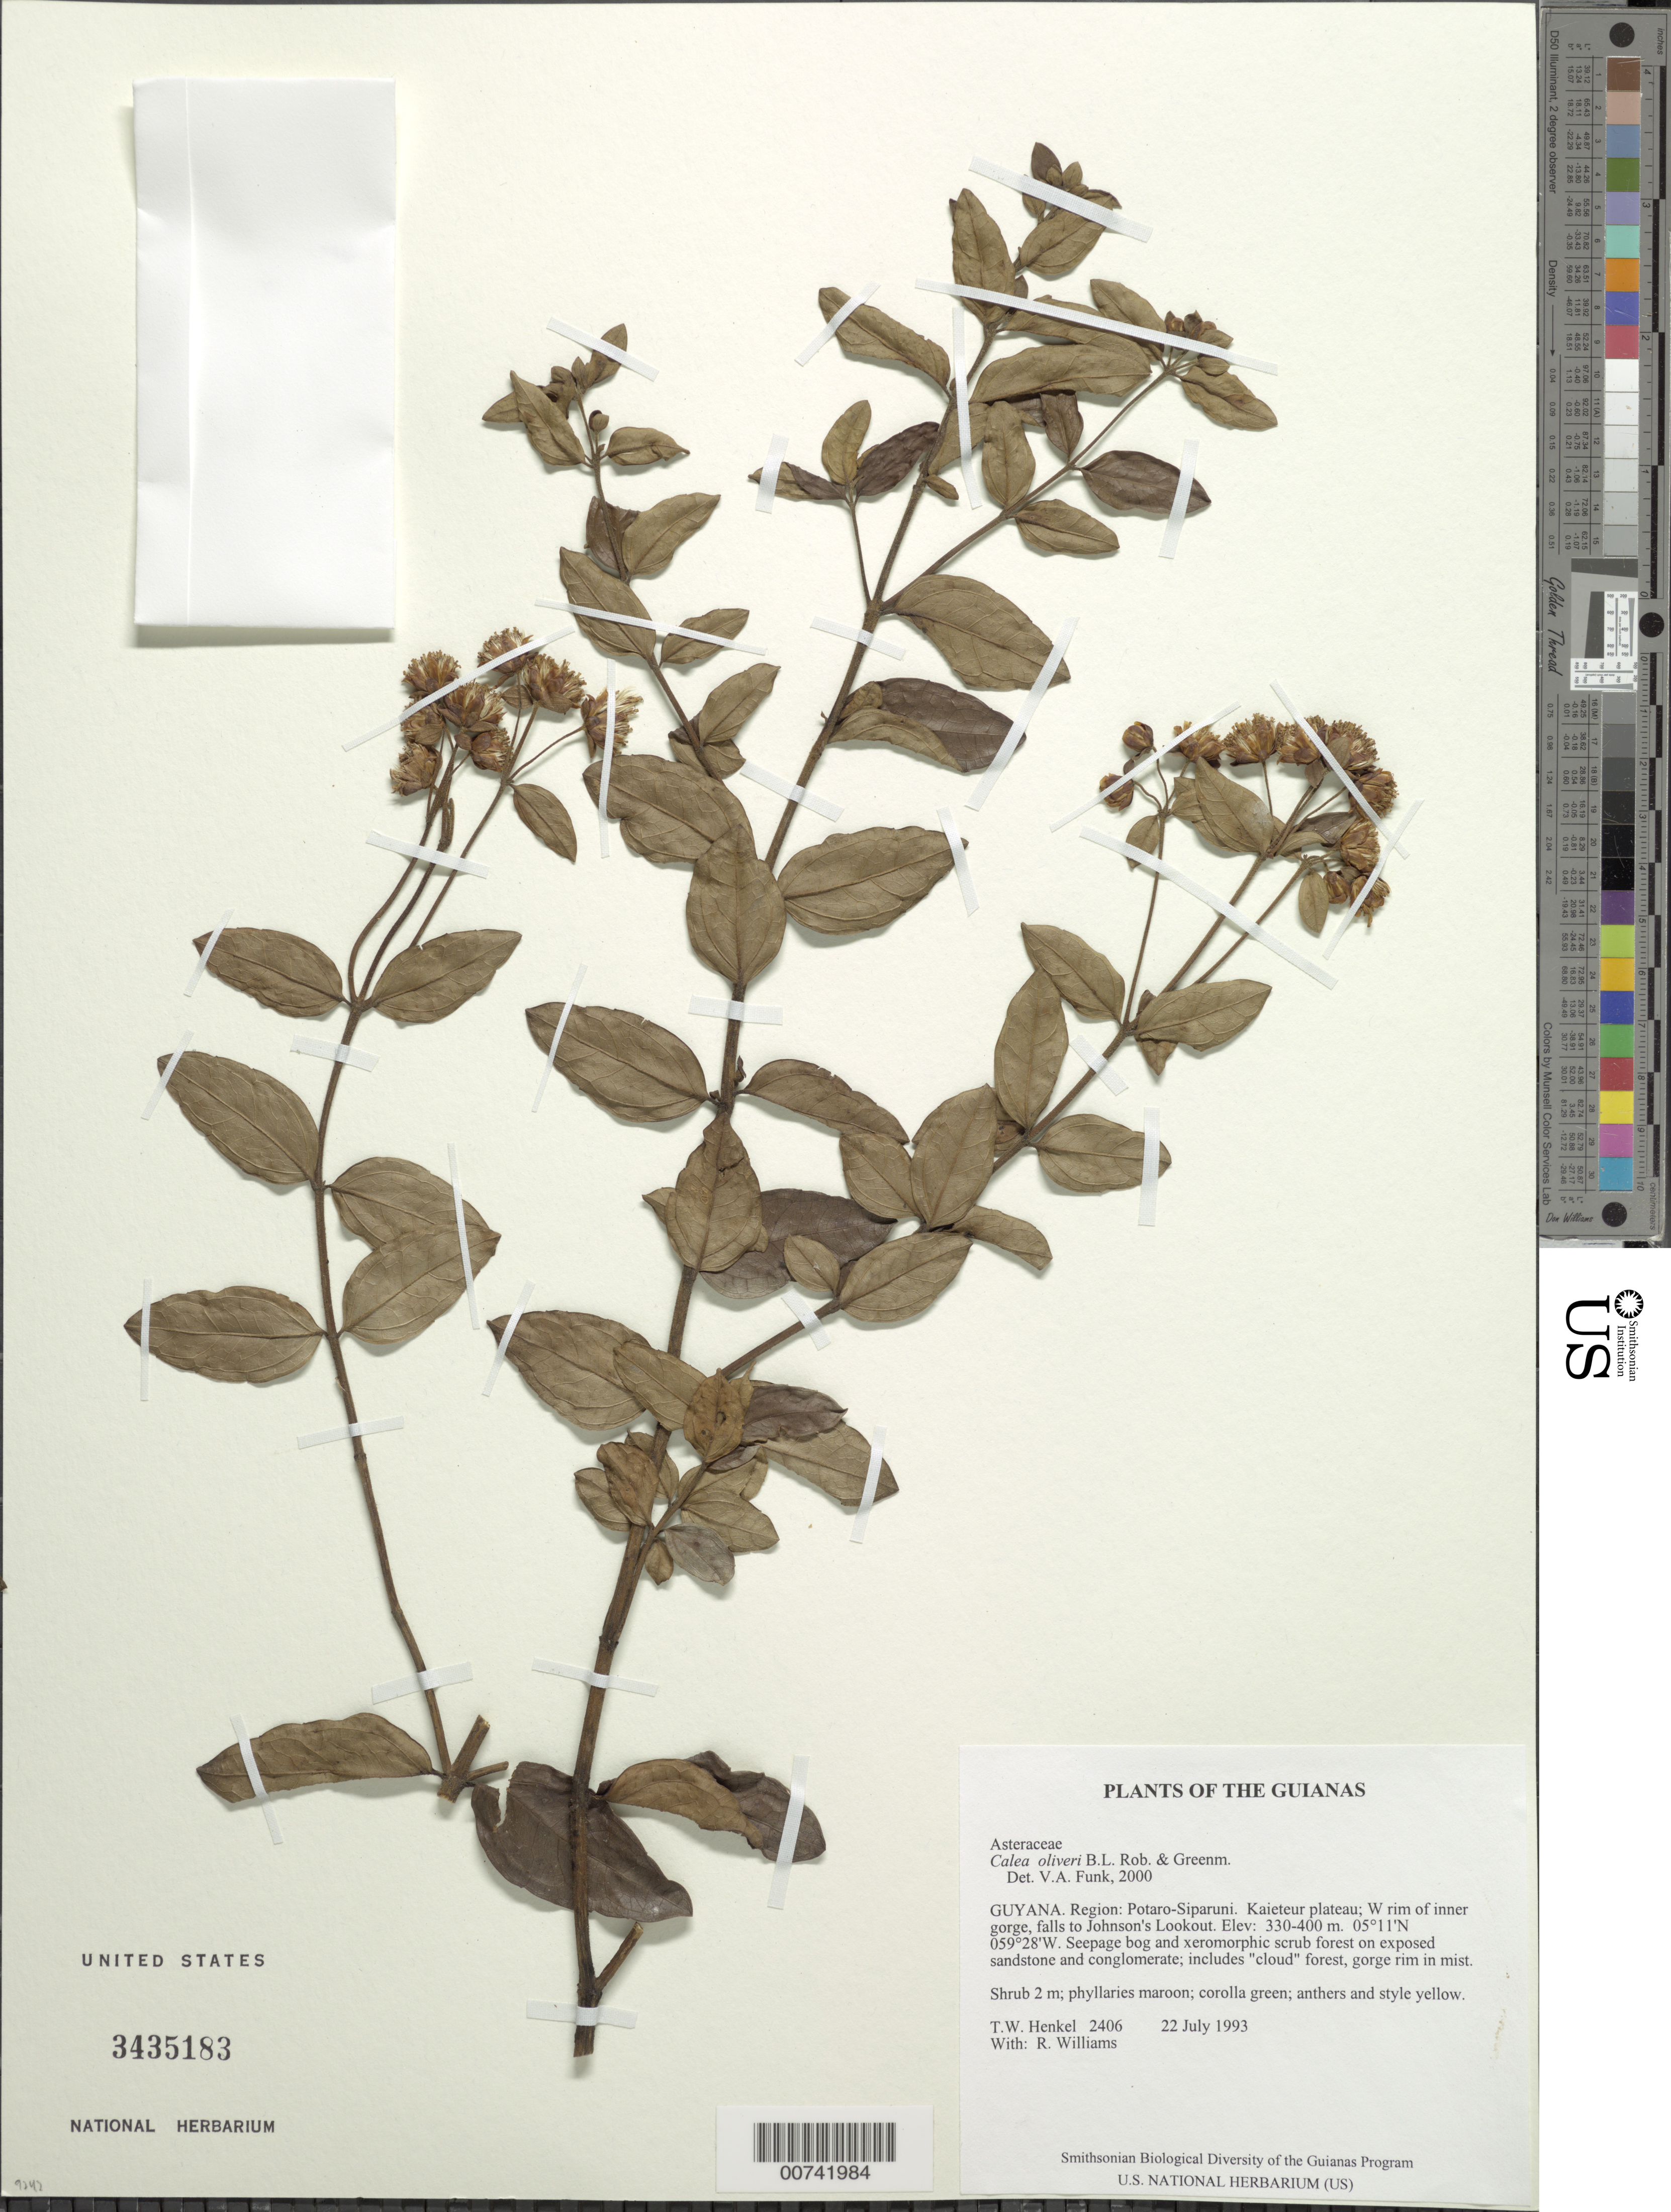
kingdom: Plantae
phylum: Tracheophyta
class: Magnoliopsida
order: Asterales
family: Asteraceae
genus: Calea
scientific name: Calea oliveri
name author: B.L. Rob. & Greenm.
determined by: Funk, Vicki A., (BOT), Smithsonian Institution - National Museum of Natural History (UNITED STATES)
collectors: T. Henkel & R. Williams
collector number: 2406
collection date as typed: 22 July 1993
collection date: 1993-07-22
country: Guyana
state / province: Potaro-Siparuni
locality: Kaieteur plateau; W rim of inner gorge, falls to Johnson's Lookout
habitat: Seepage bog and xeromorphic scrub forest on exposed sandstone and conglomerate; includes "cloud" forest, gorge rim in mist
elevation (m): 330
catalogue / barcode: US 3435183